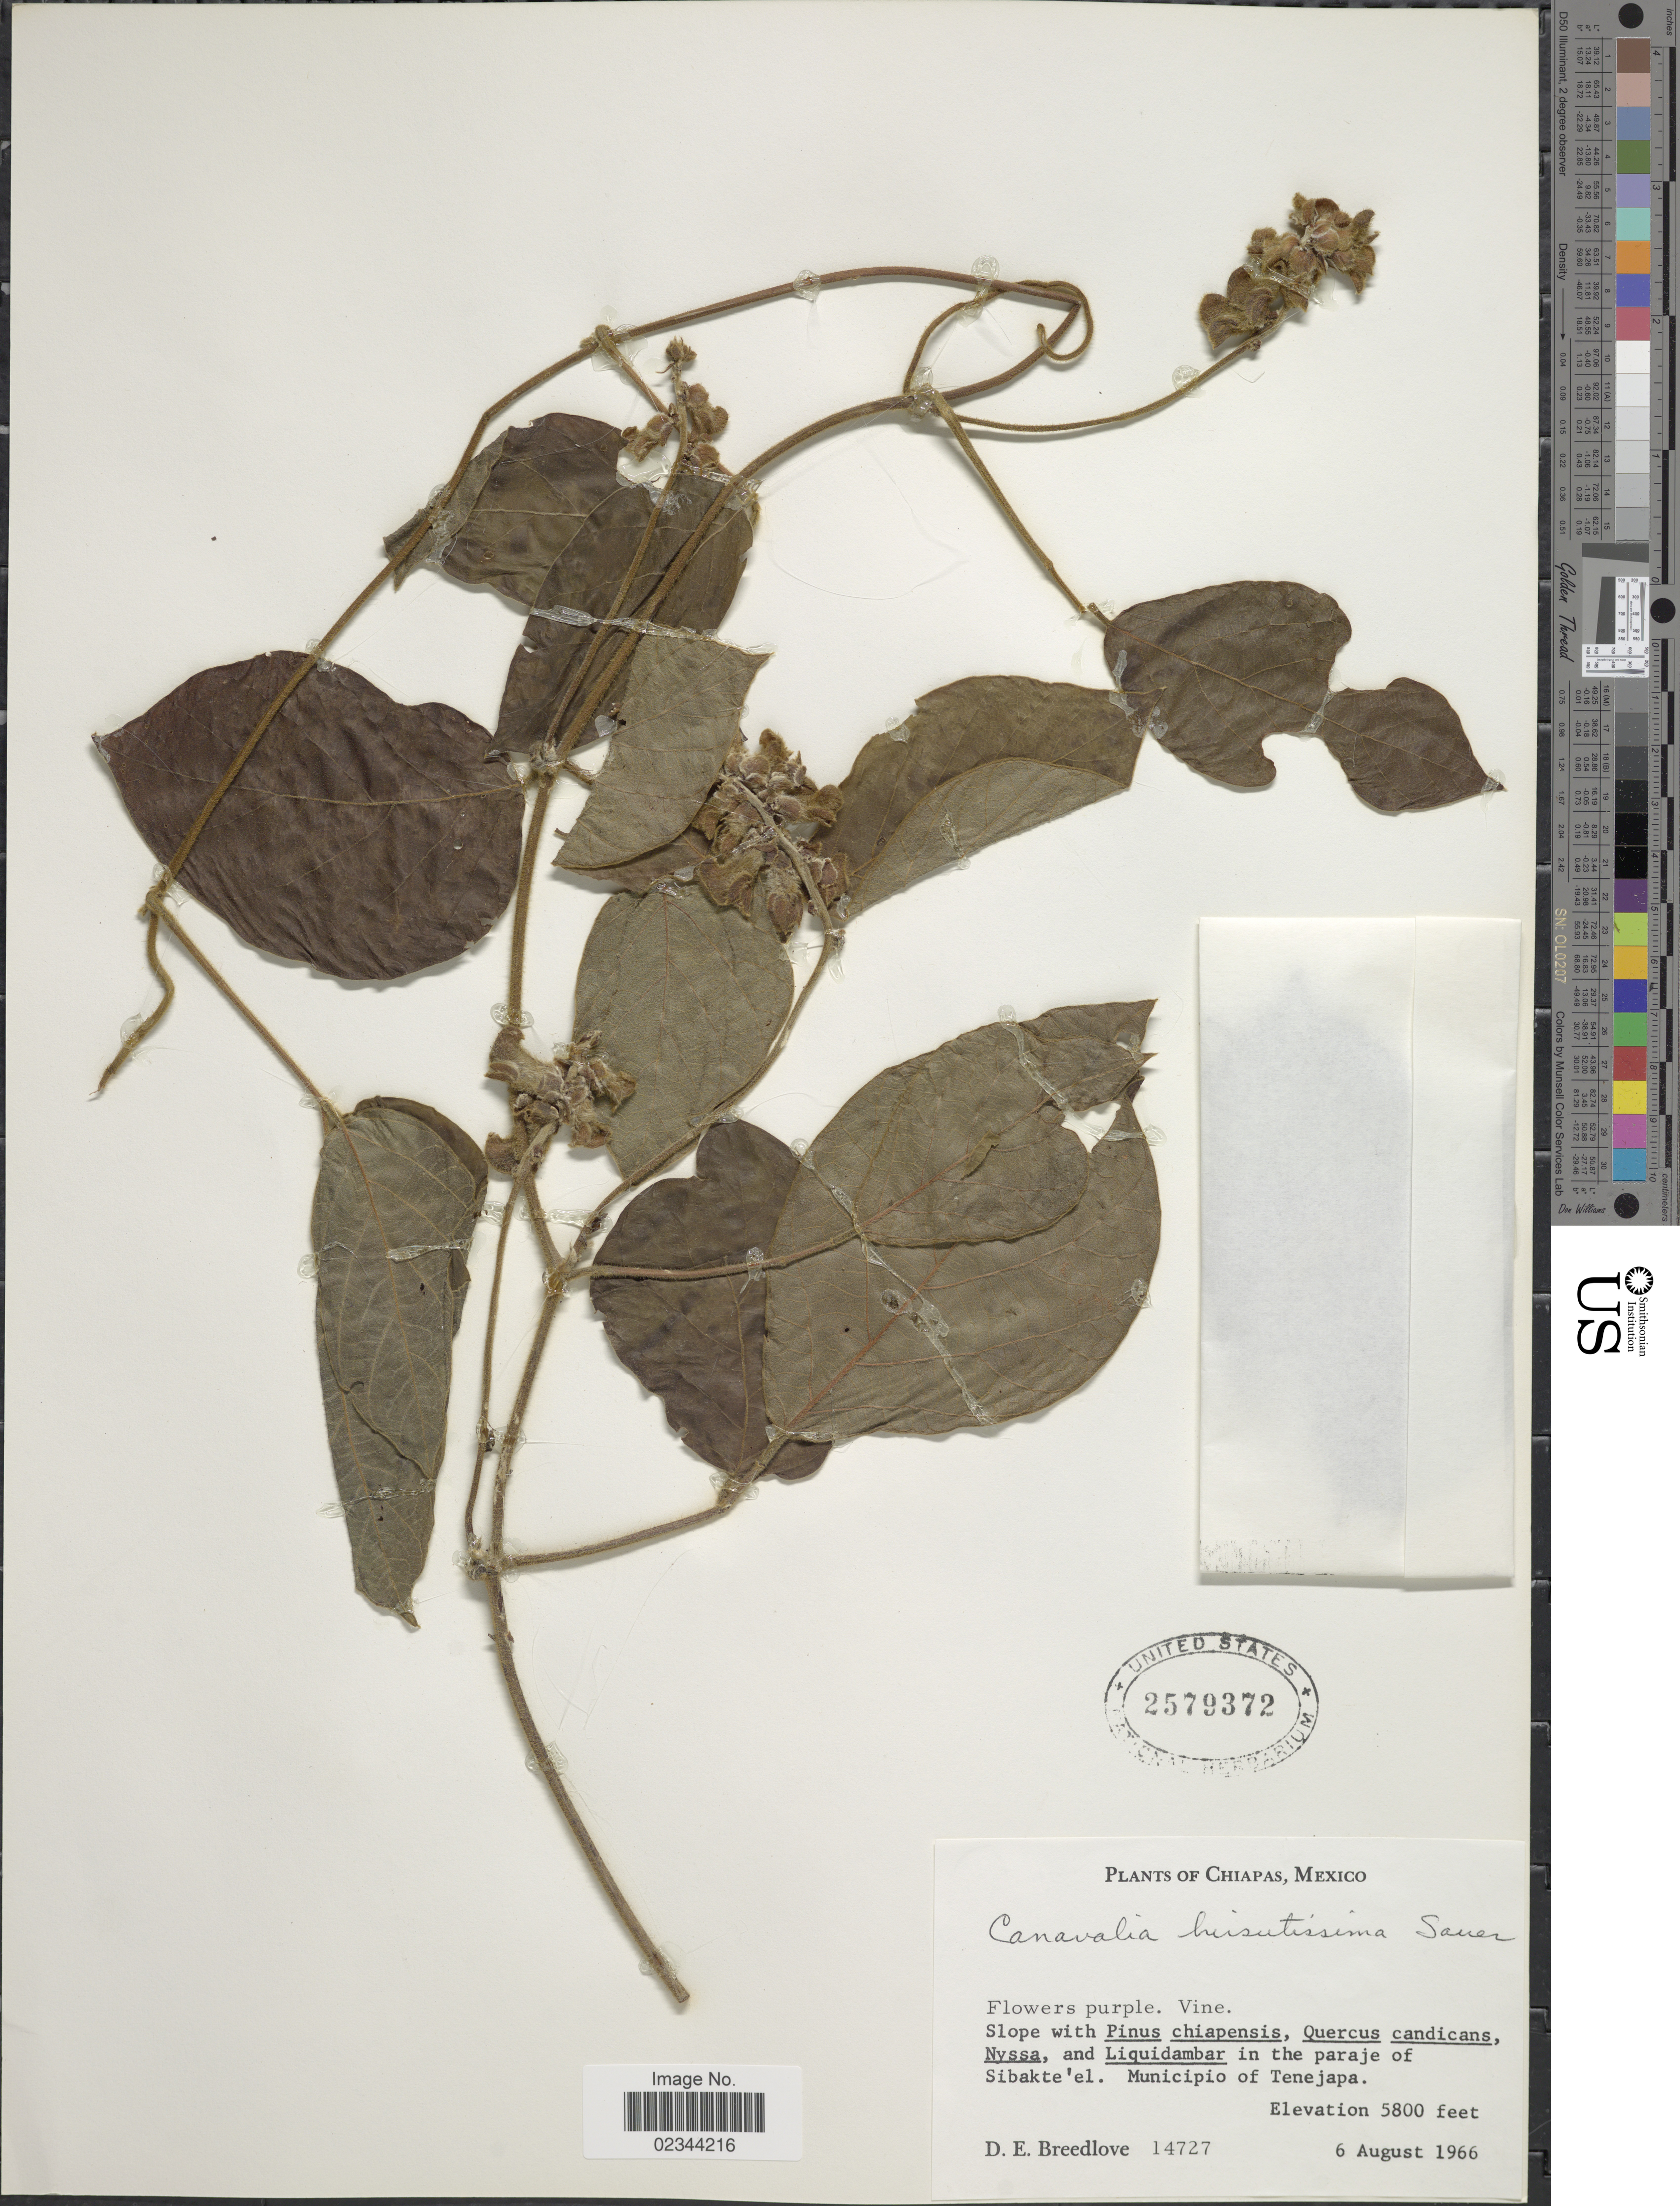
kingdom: Plantae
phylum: Tracheophyta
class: Magnoliopsida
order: Fabales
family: Fabaceae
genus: Canavalia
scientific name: Canavalia hirsutissima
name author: Sauer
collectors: D. E. Breedlove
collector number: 14727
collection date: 1966-08-06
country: Mexico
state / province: Chiapas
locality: In the paraje of Sibakte'el. Municipio of Tenejapa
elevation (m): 1768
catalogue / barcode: US 2579372